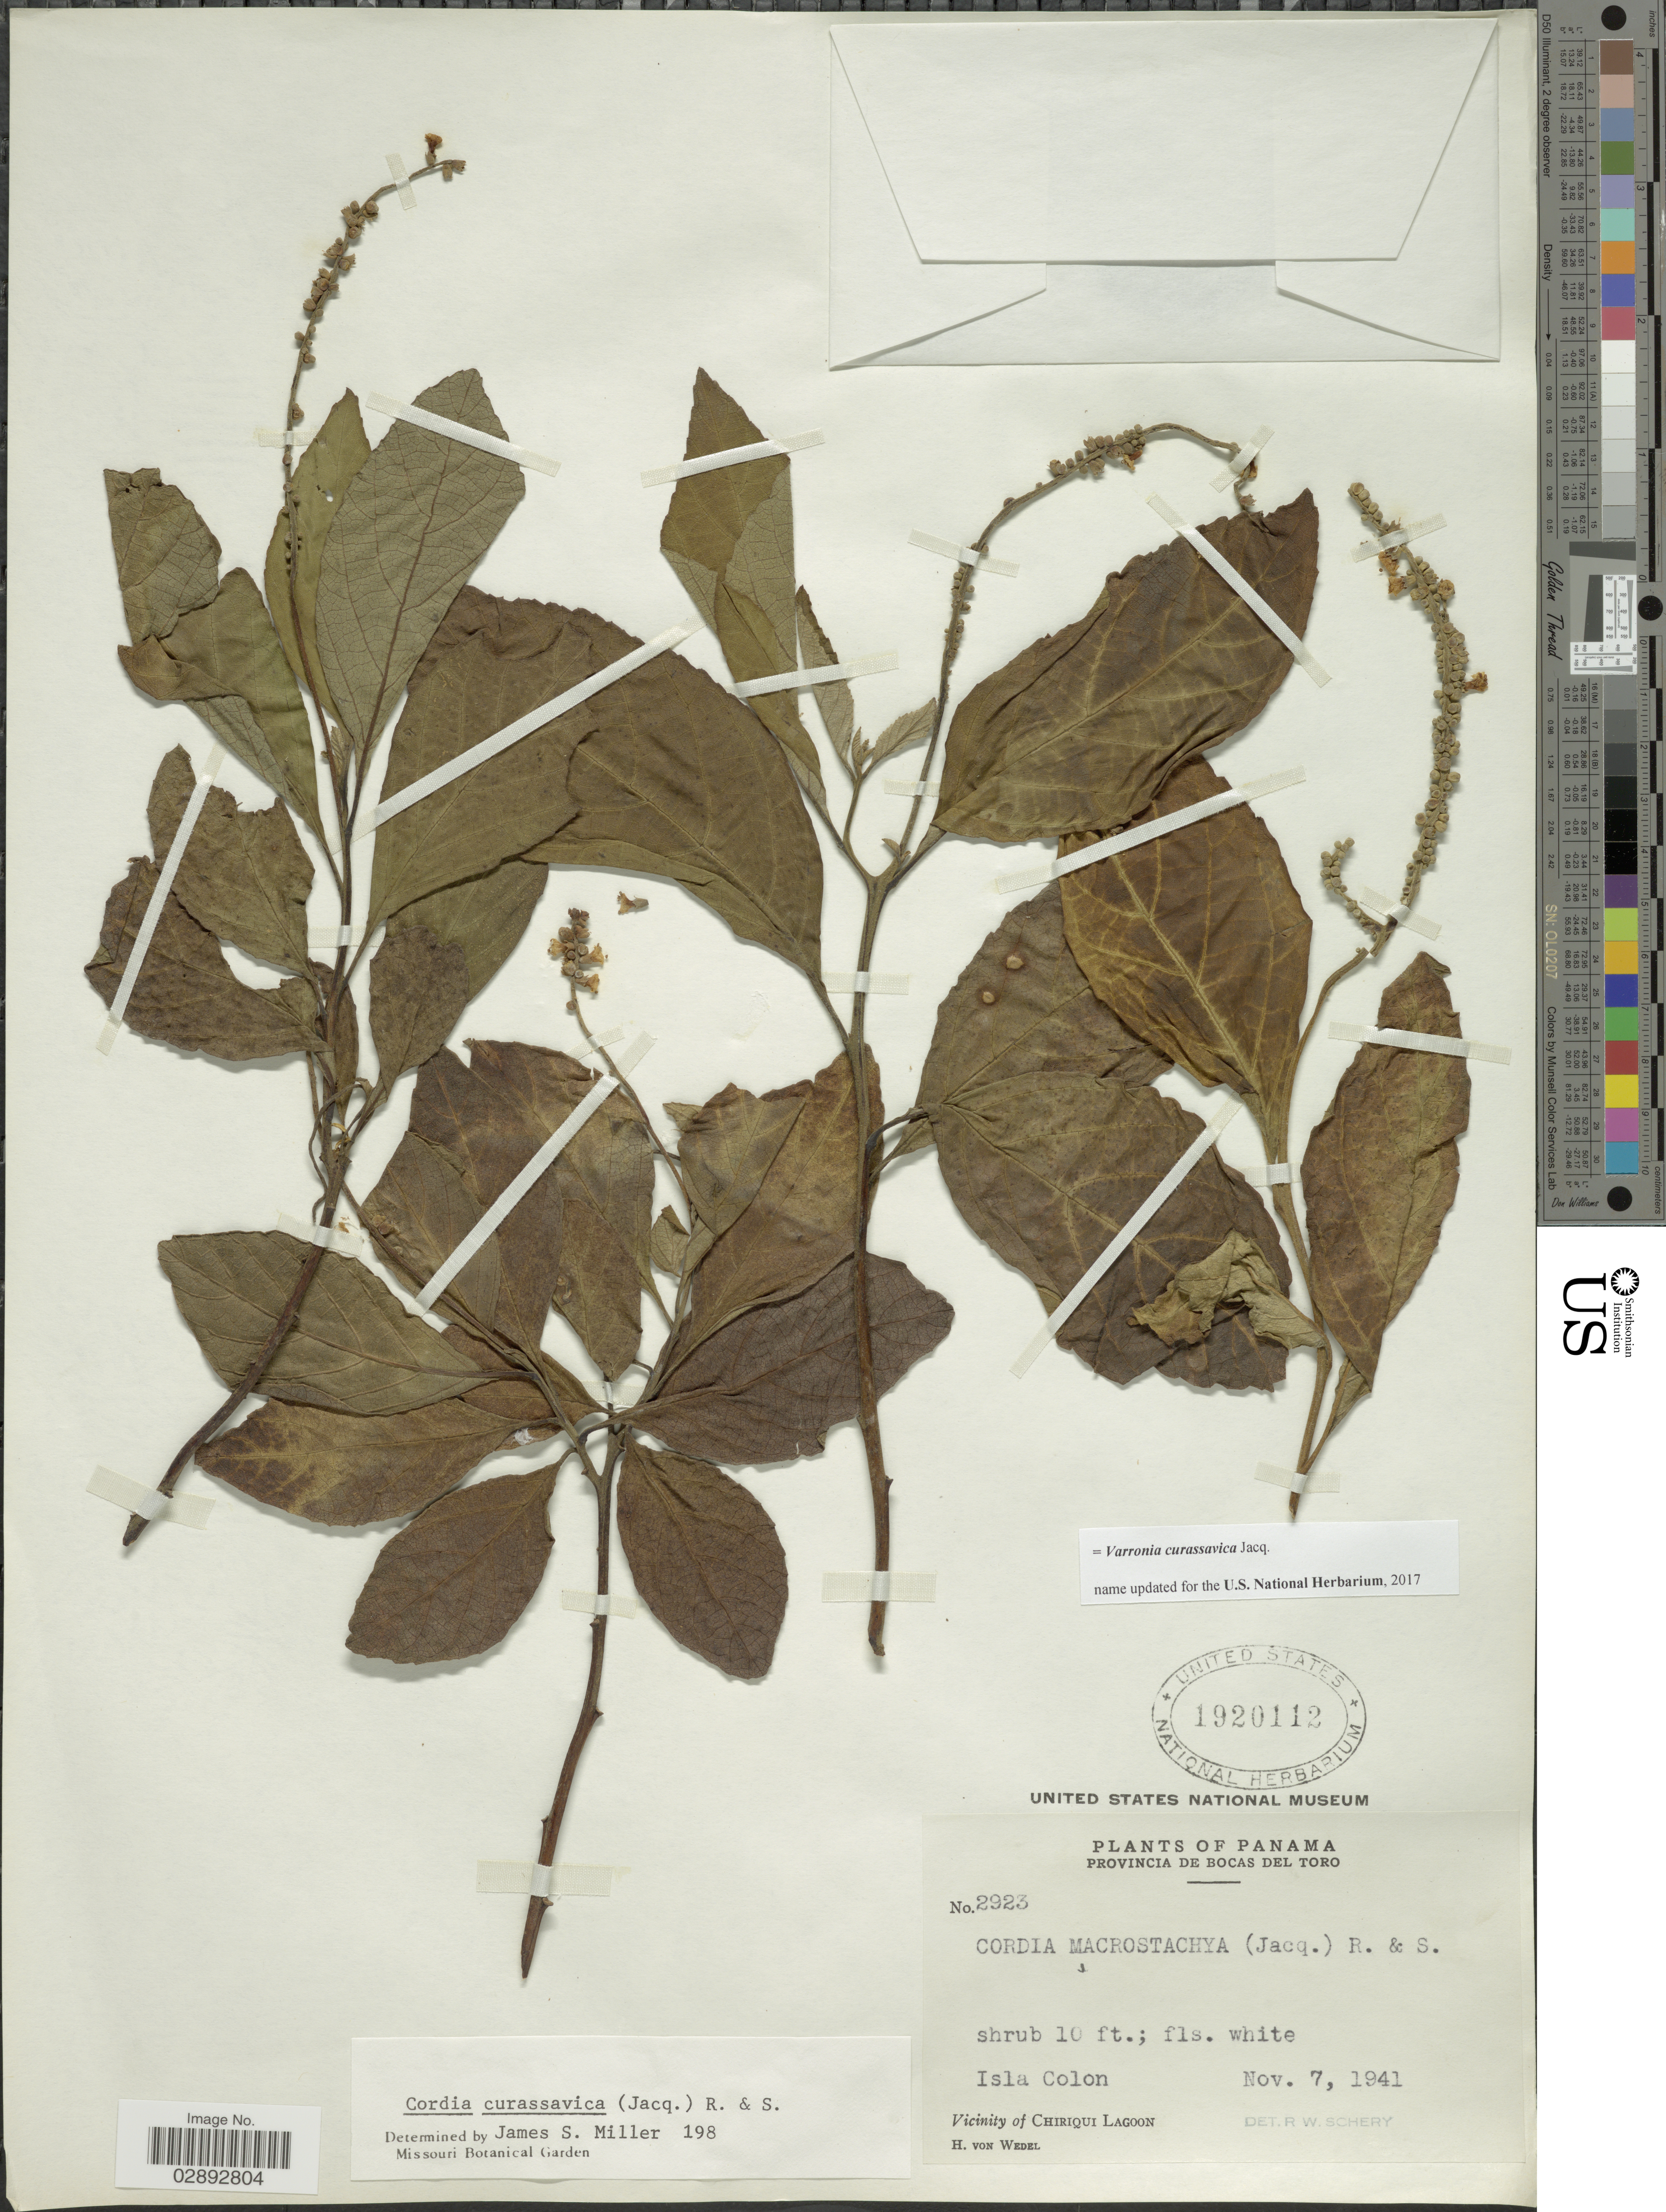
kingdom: Plantae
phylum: Tracheophyta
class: Magnoliopsida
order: Boraginales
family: Cordiaceae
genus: Varronia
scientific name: Varronia curassavica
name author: Jacq.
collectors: H. von Wedel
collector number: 2923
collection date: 1941-11-07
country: Panama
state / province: Bocas del Toro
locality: Provincia de Bocas del Toro. Isla Colon. Vicinity of Chiriqui Lagoon.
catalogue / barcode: US 1920112